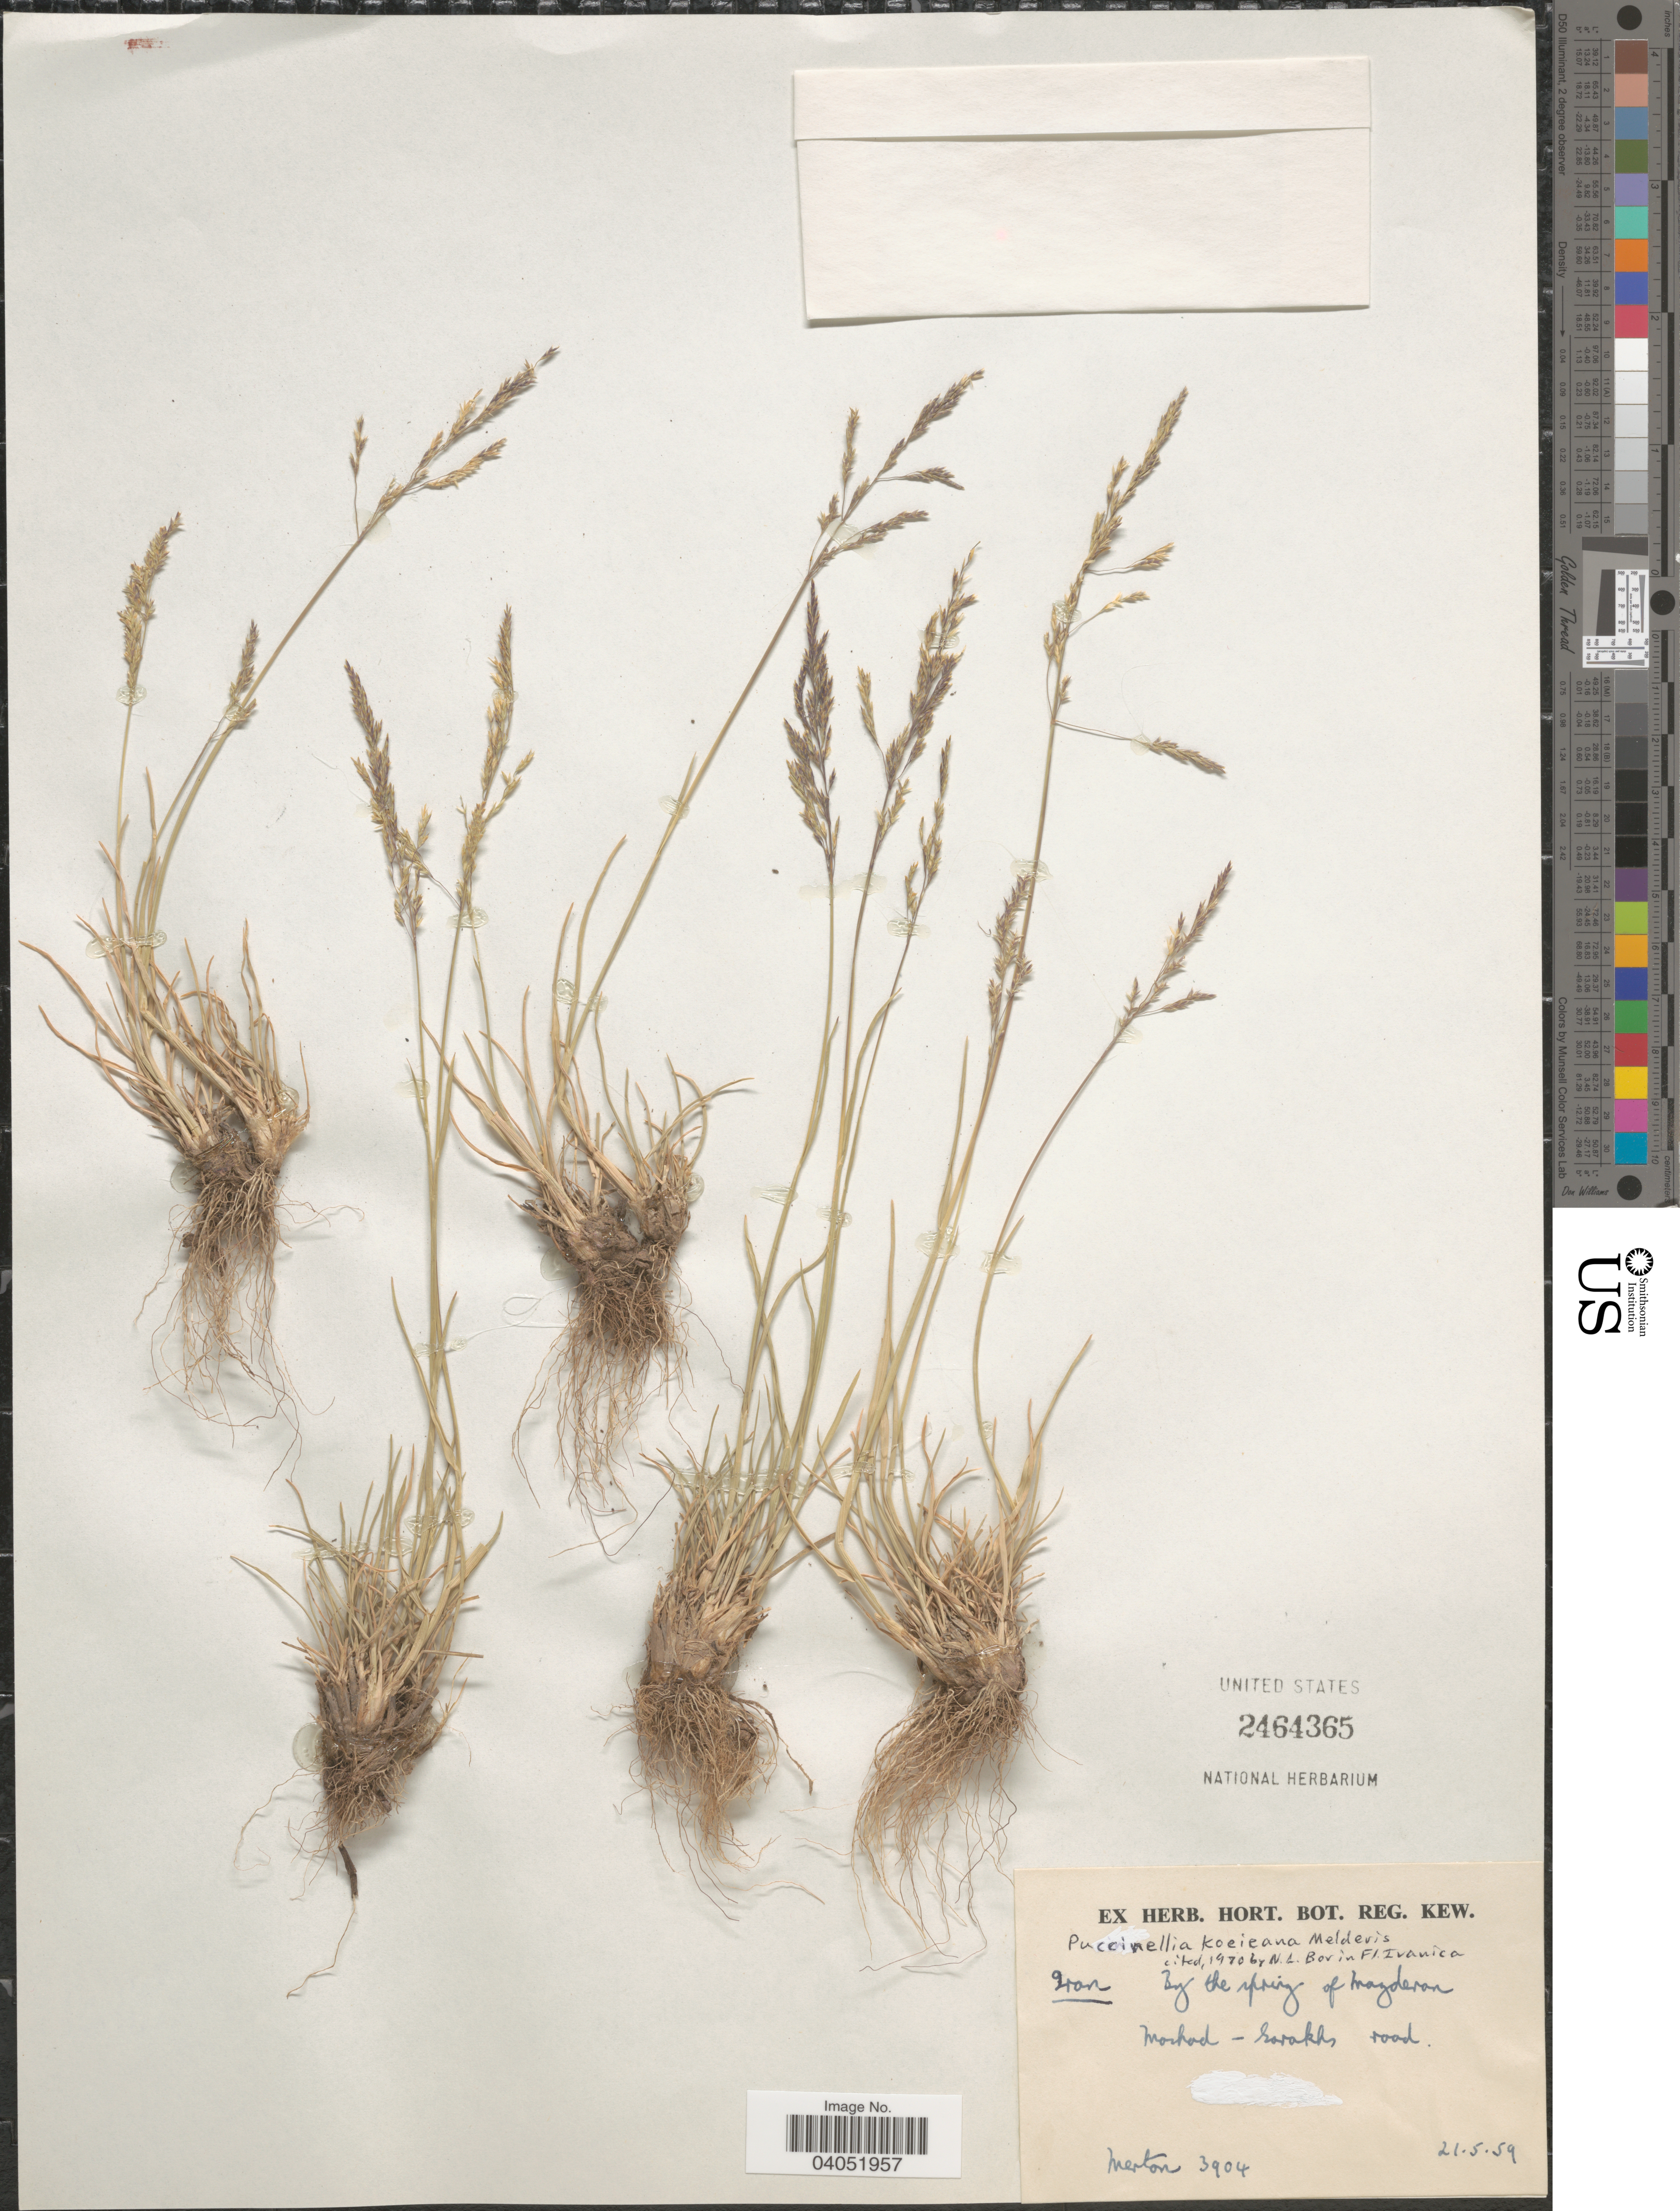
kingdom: Plantae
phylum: Tracheophyta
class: Liliopsida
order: Poales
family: Poaceae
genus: Puccinellia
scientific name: Puccinellia koeieana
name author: Melderis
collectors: Merton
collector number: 3904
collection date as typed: Transcribed d/m/y: 21/5/59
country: Iran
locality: By the spring of Mazderon Morhod- Garakhs [interpreted] road.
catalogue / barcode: US 2464365